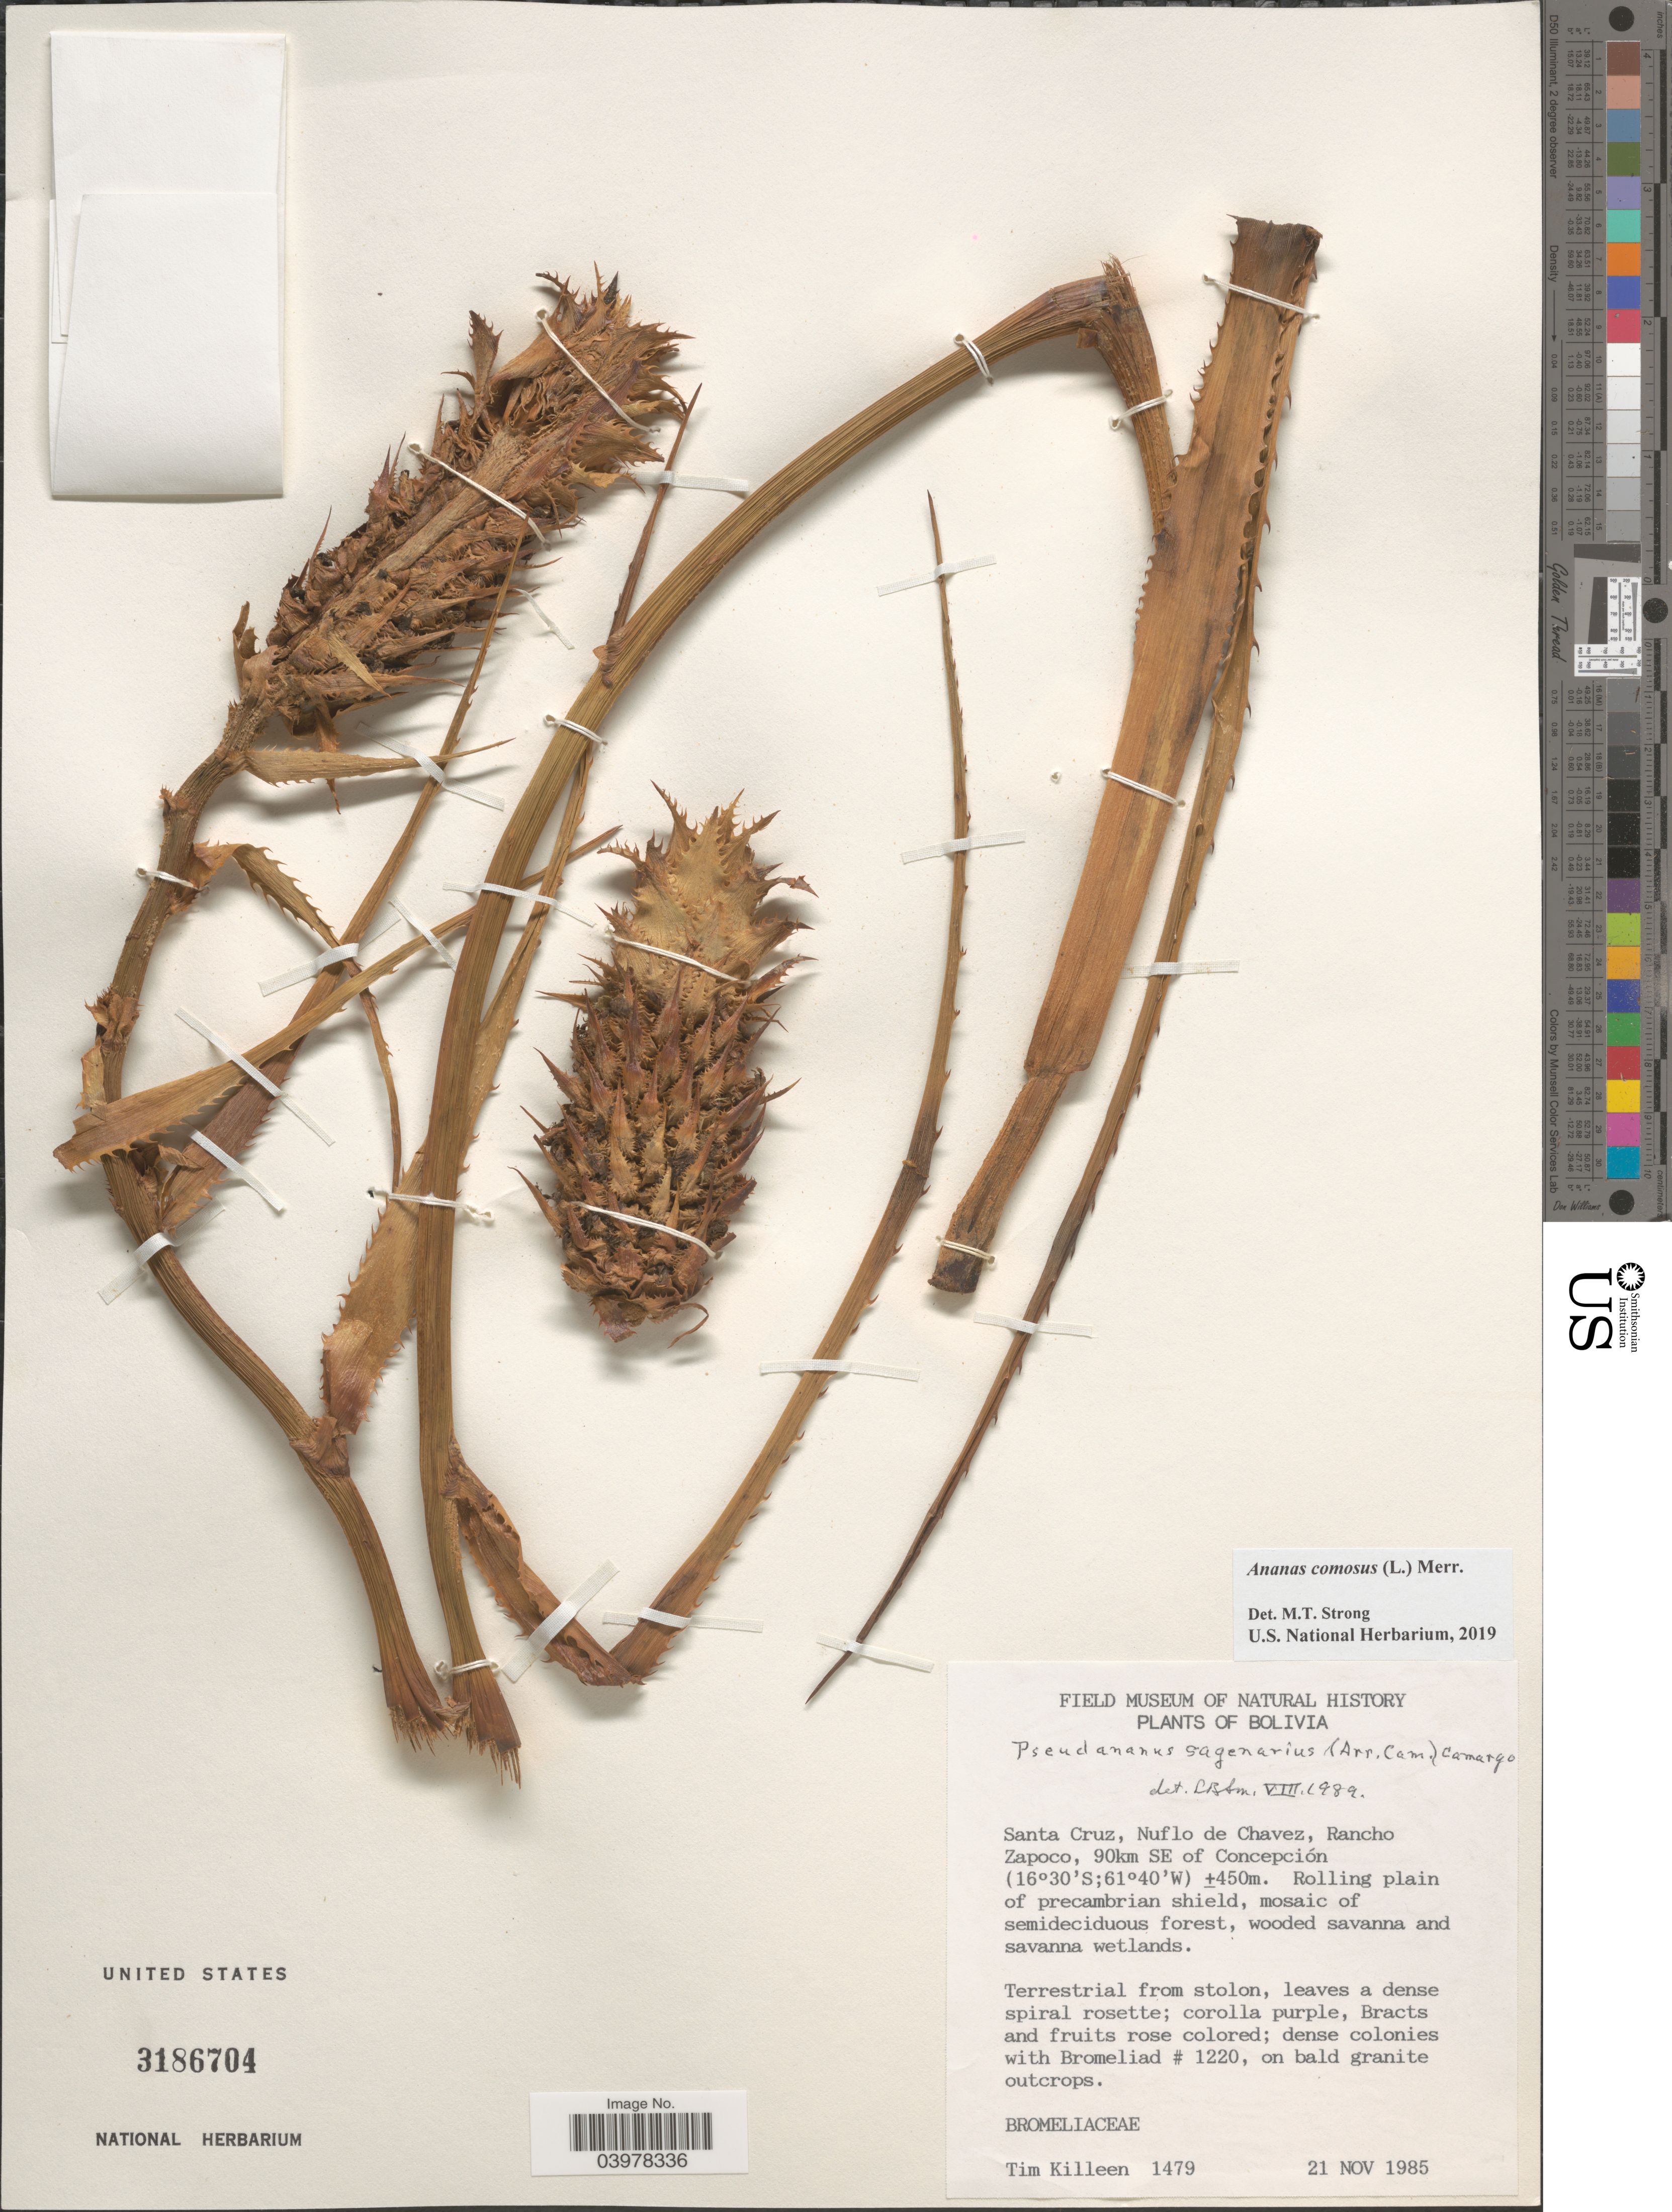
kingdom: Plantae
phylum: Tracheophyta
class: Liliopsida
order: Poales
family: Bromeliaceae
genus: Ananas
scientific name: Ananas comosus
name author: (L.) Merr.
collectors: T. J. Killeen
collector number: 1479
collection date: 1985-11-21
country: Bolivia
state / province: Santa Cruz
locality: Nuflo de Chavez, Rancho Zapoco, 90km SE of Concepción.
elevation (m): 450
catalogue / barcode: US 3186704